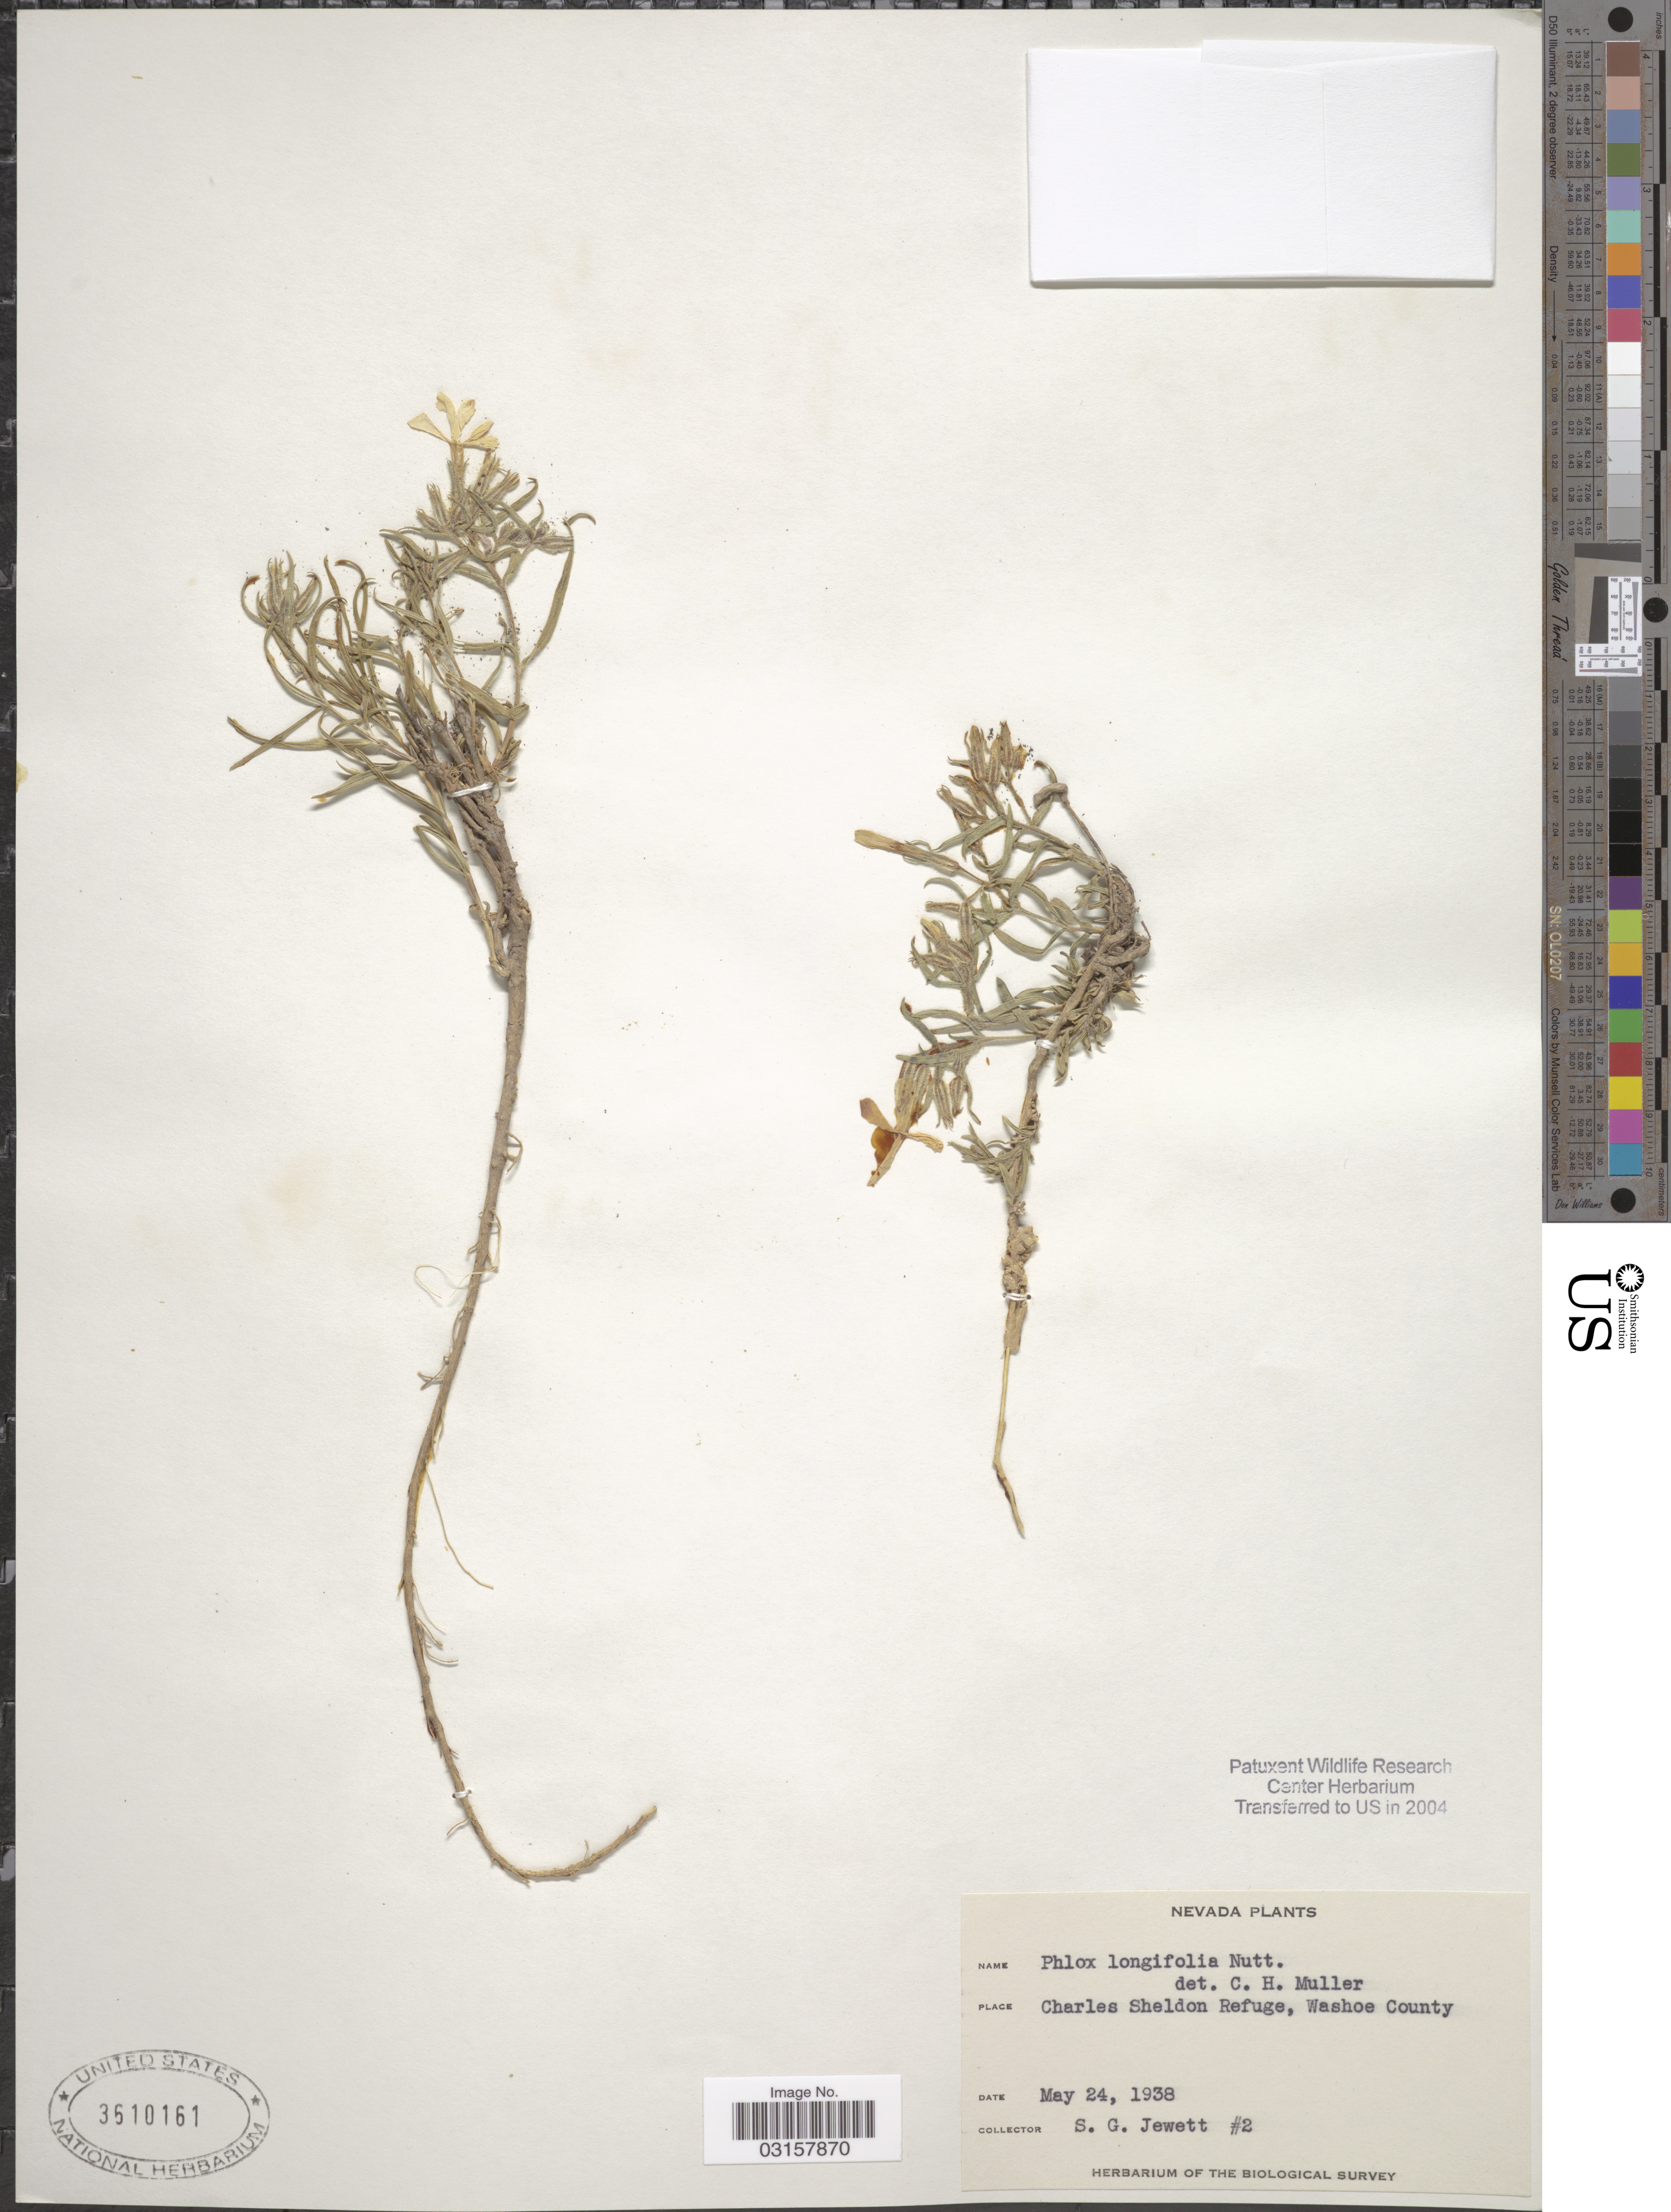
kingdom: Plantae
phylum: Tracheophyta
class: Magnoliopsida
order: Ericales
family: Polemoniaceae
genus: Phlox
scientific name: Phlox longifolia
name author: Nutt.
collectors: S. Jewett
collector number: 2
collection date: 1938-05-24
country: United States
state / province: Nevada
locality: Charles Sheldon Refuge, Washoe County.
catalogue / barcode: US 3610161